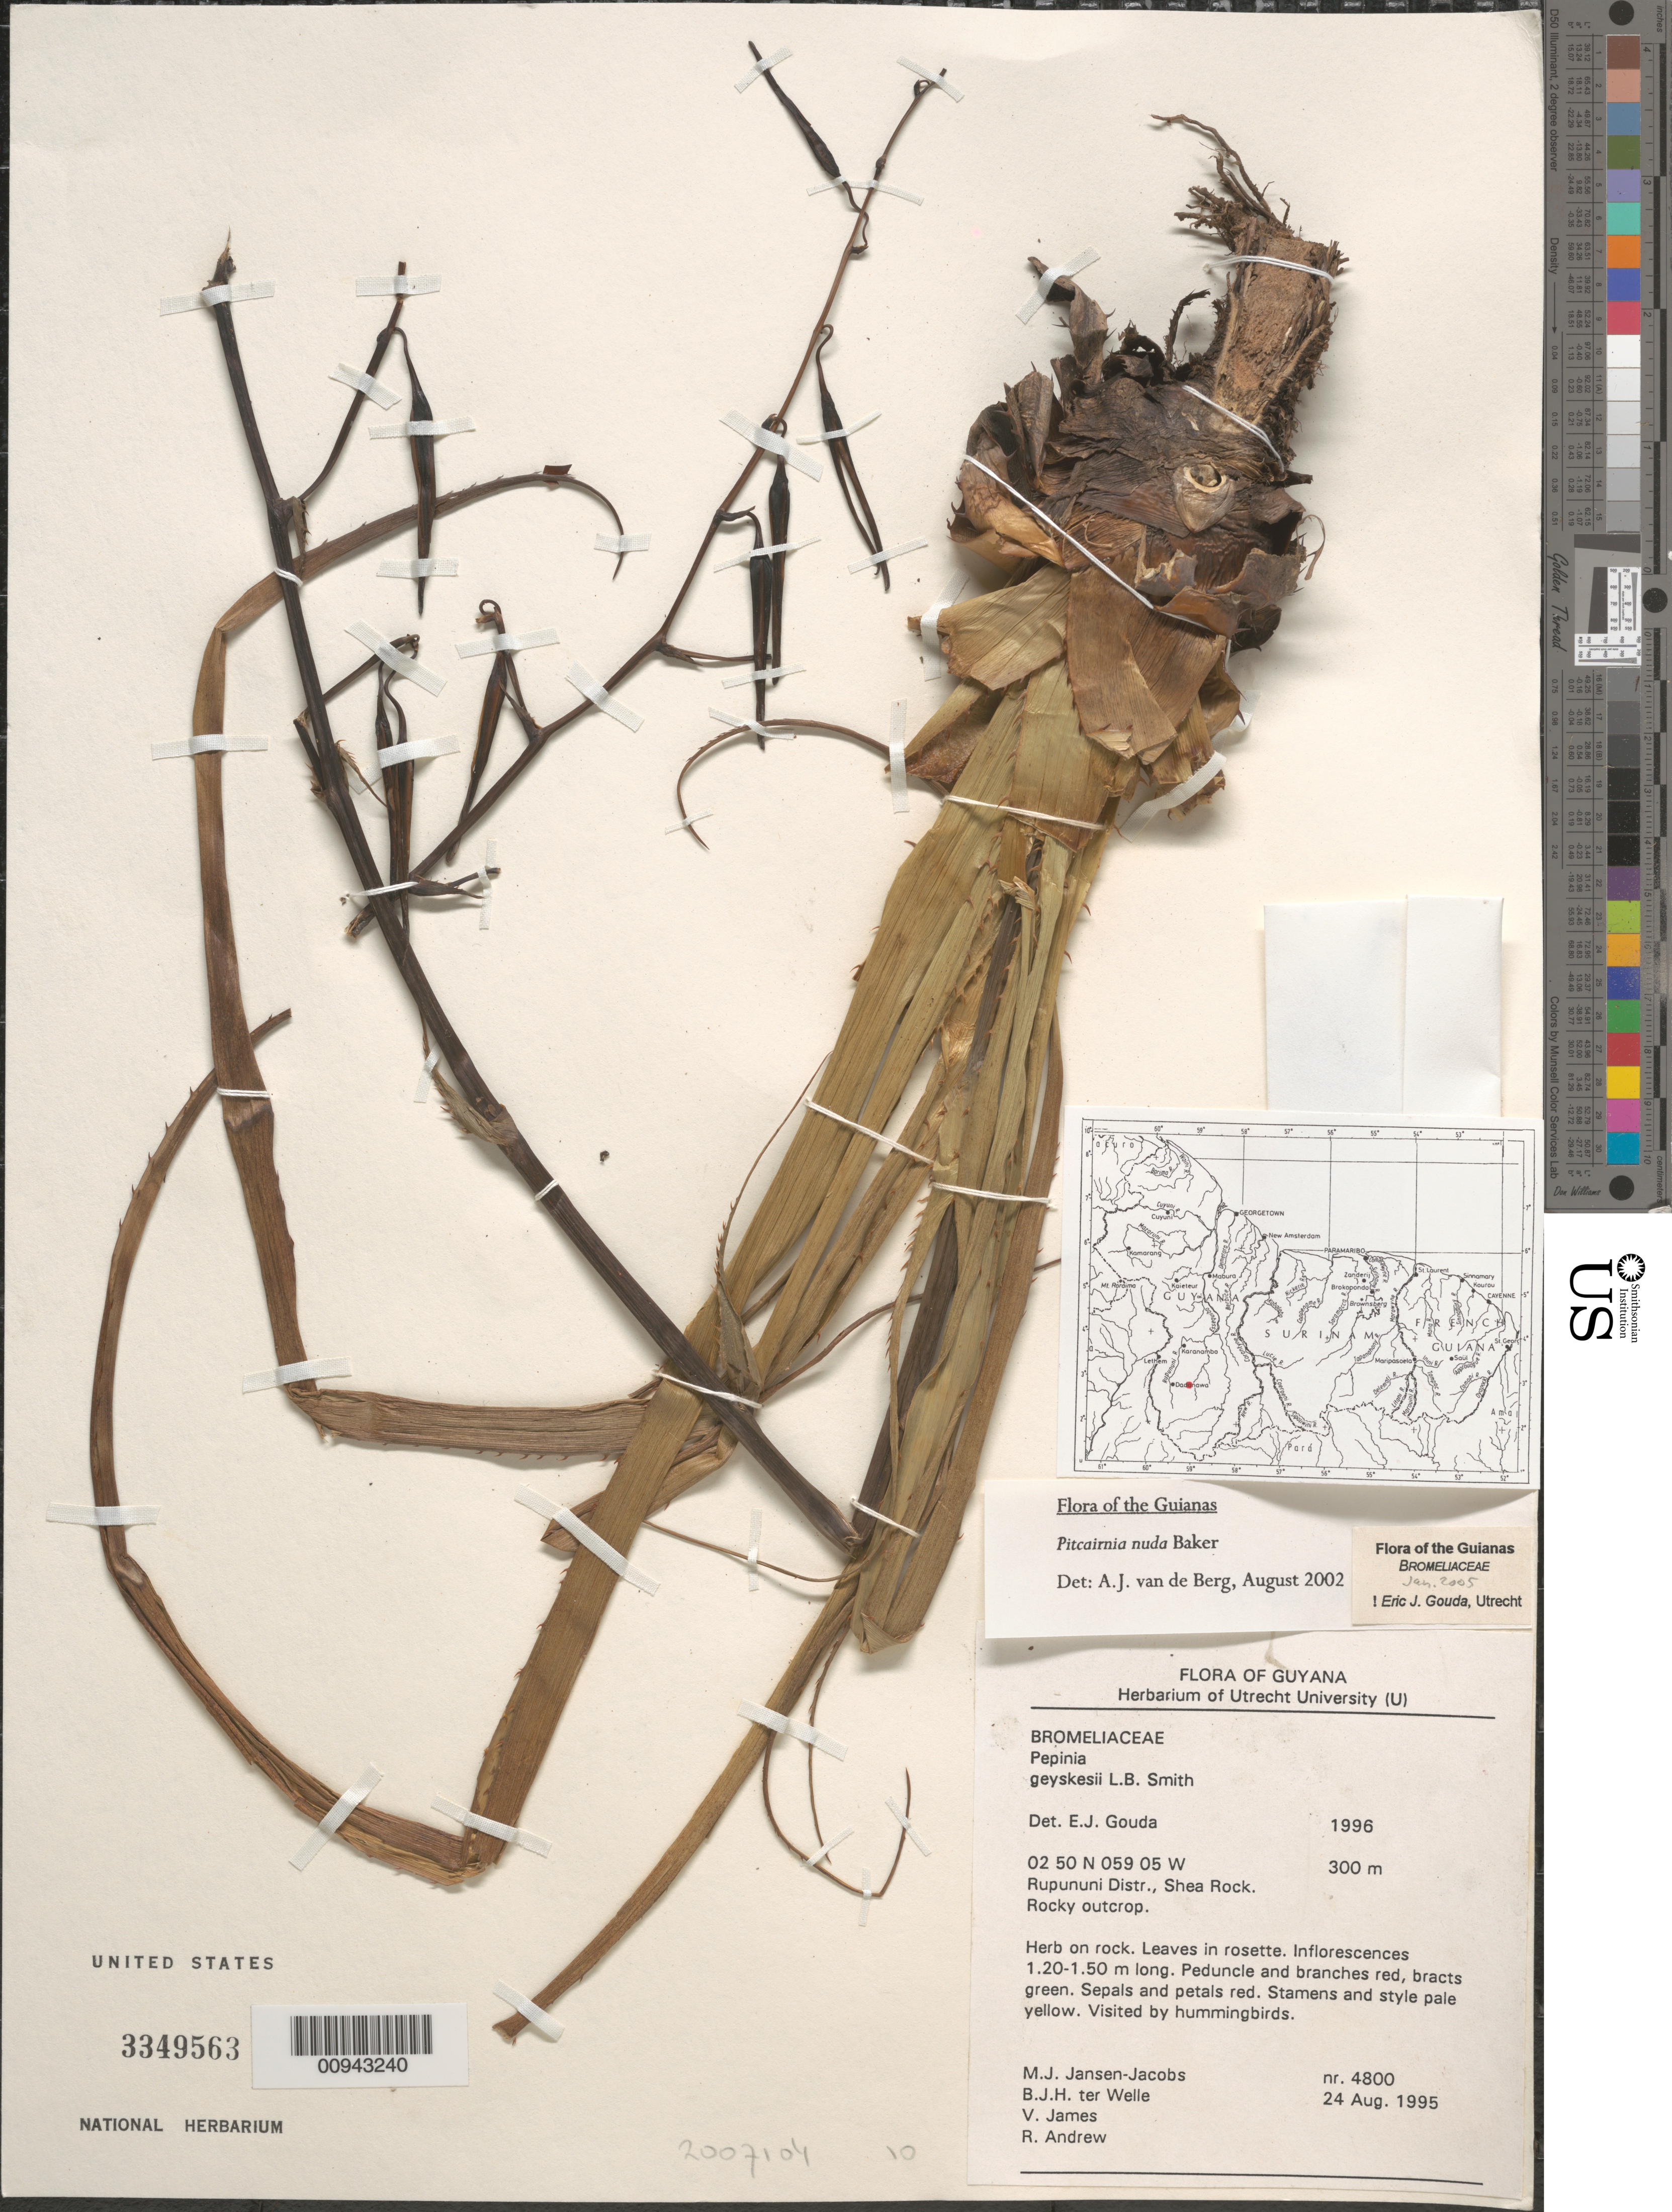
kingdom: Plantae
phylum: Tracheophyta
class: Magnoliopsida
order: Piperales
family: Piperaceae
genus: Peperomia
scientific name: Peperomia pellucida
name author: (L.) Kunth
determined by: Görts-van Rijn, A. R. A.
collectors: M. J. Jansen-Jacobs, B. Welle, V. James & R. Andrew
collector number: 4802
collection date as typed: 24-Aug-95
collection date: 1995-08-24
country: Guyana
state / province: U. Takutu-U. Essequibo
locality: Shea Rock, Rupununi Dist.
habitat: Rocky outcrop; on rock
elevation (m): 300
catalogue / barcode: US 3349563